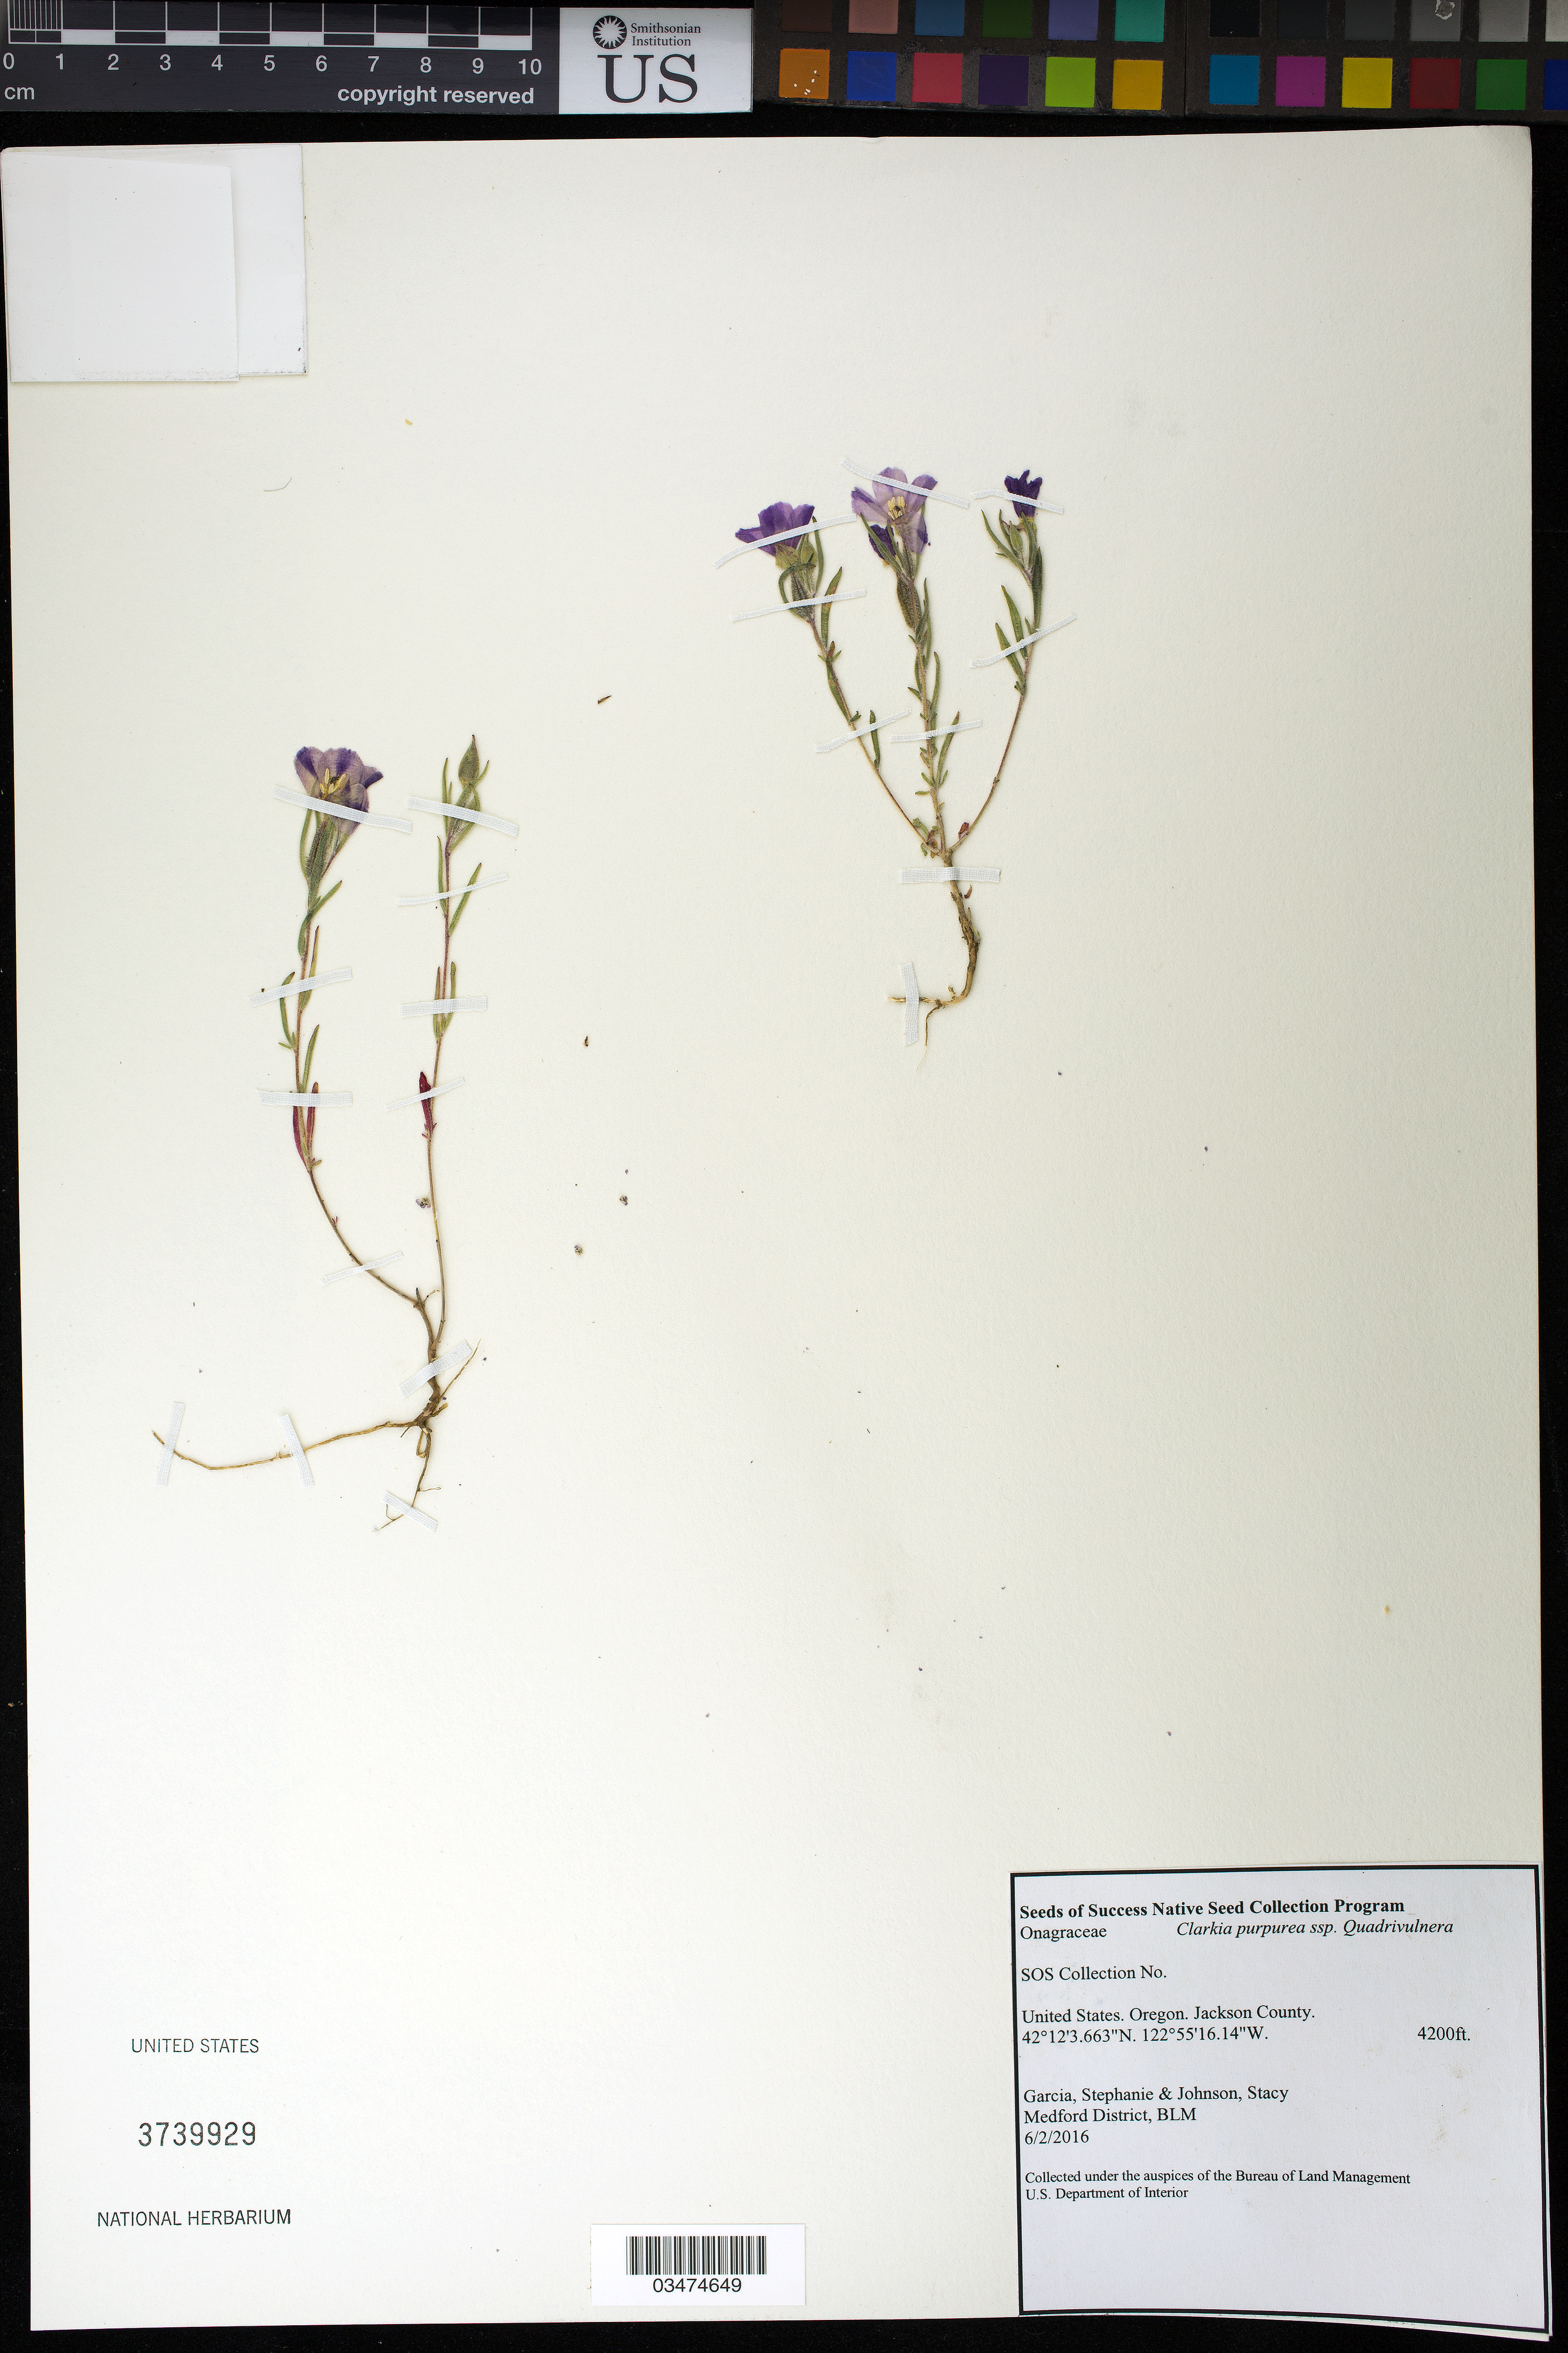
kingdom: Plantae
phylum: Tracheophyta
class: Magnoliopsida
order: Myrtales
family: Onagraceae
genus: Clarkia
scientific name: Clarkia purpurea subsp. quadrivulnera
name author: (Douglas) H.F. Lewis & M.R. Lewis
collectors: S. Garcia & S. Johnson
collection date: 2016-06-02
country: United States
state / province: Oregon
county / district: Jackson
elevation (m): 1280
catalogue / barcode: US 3739929